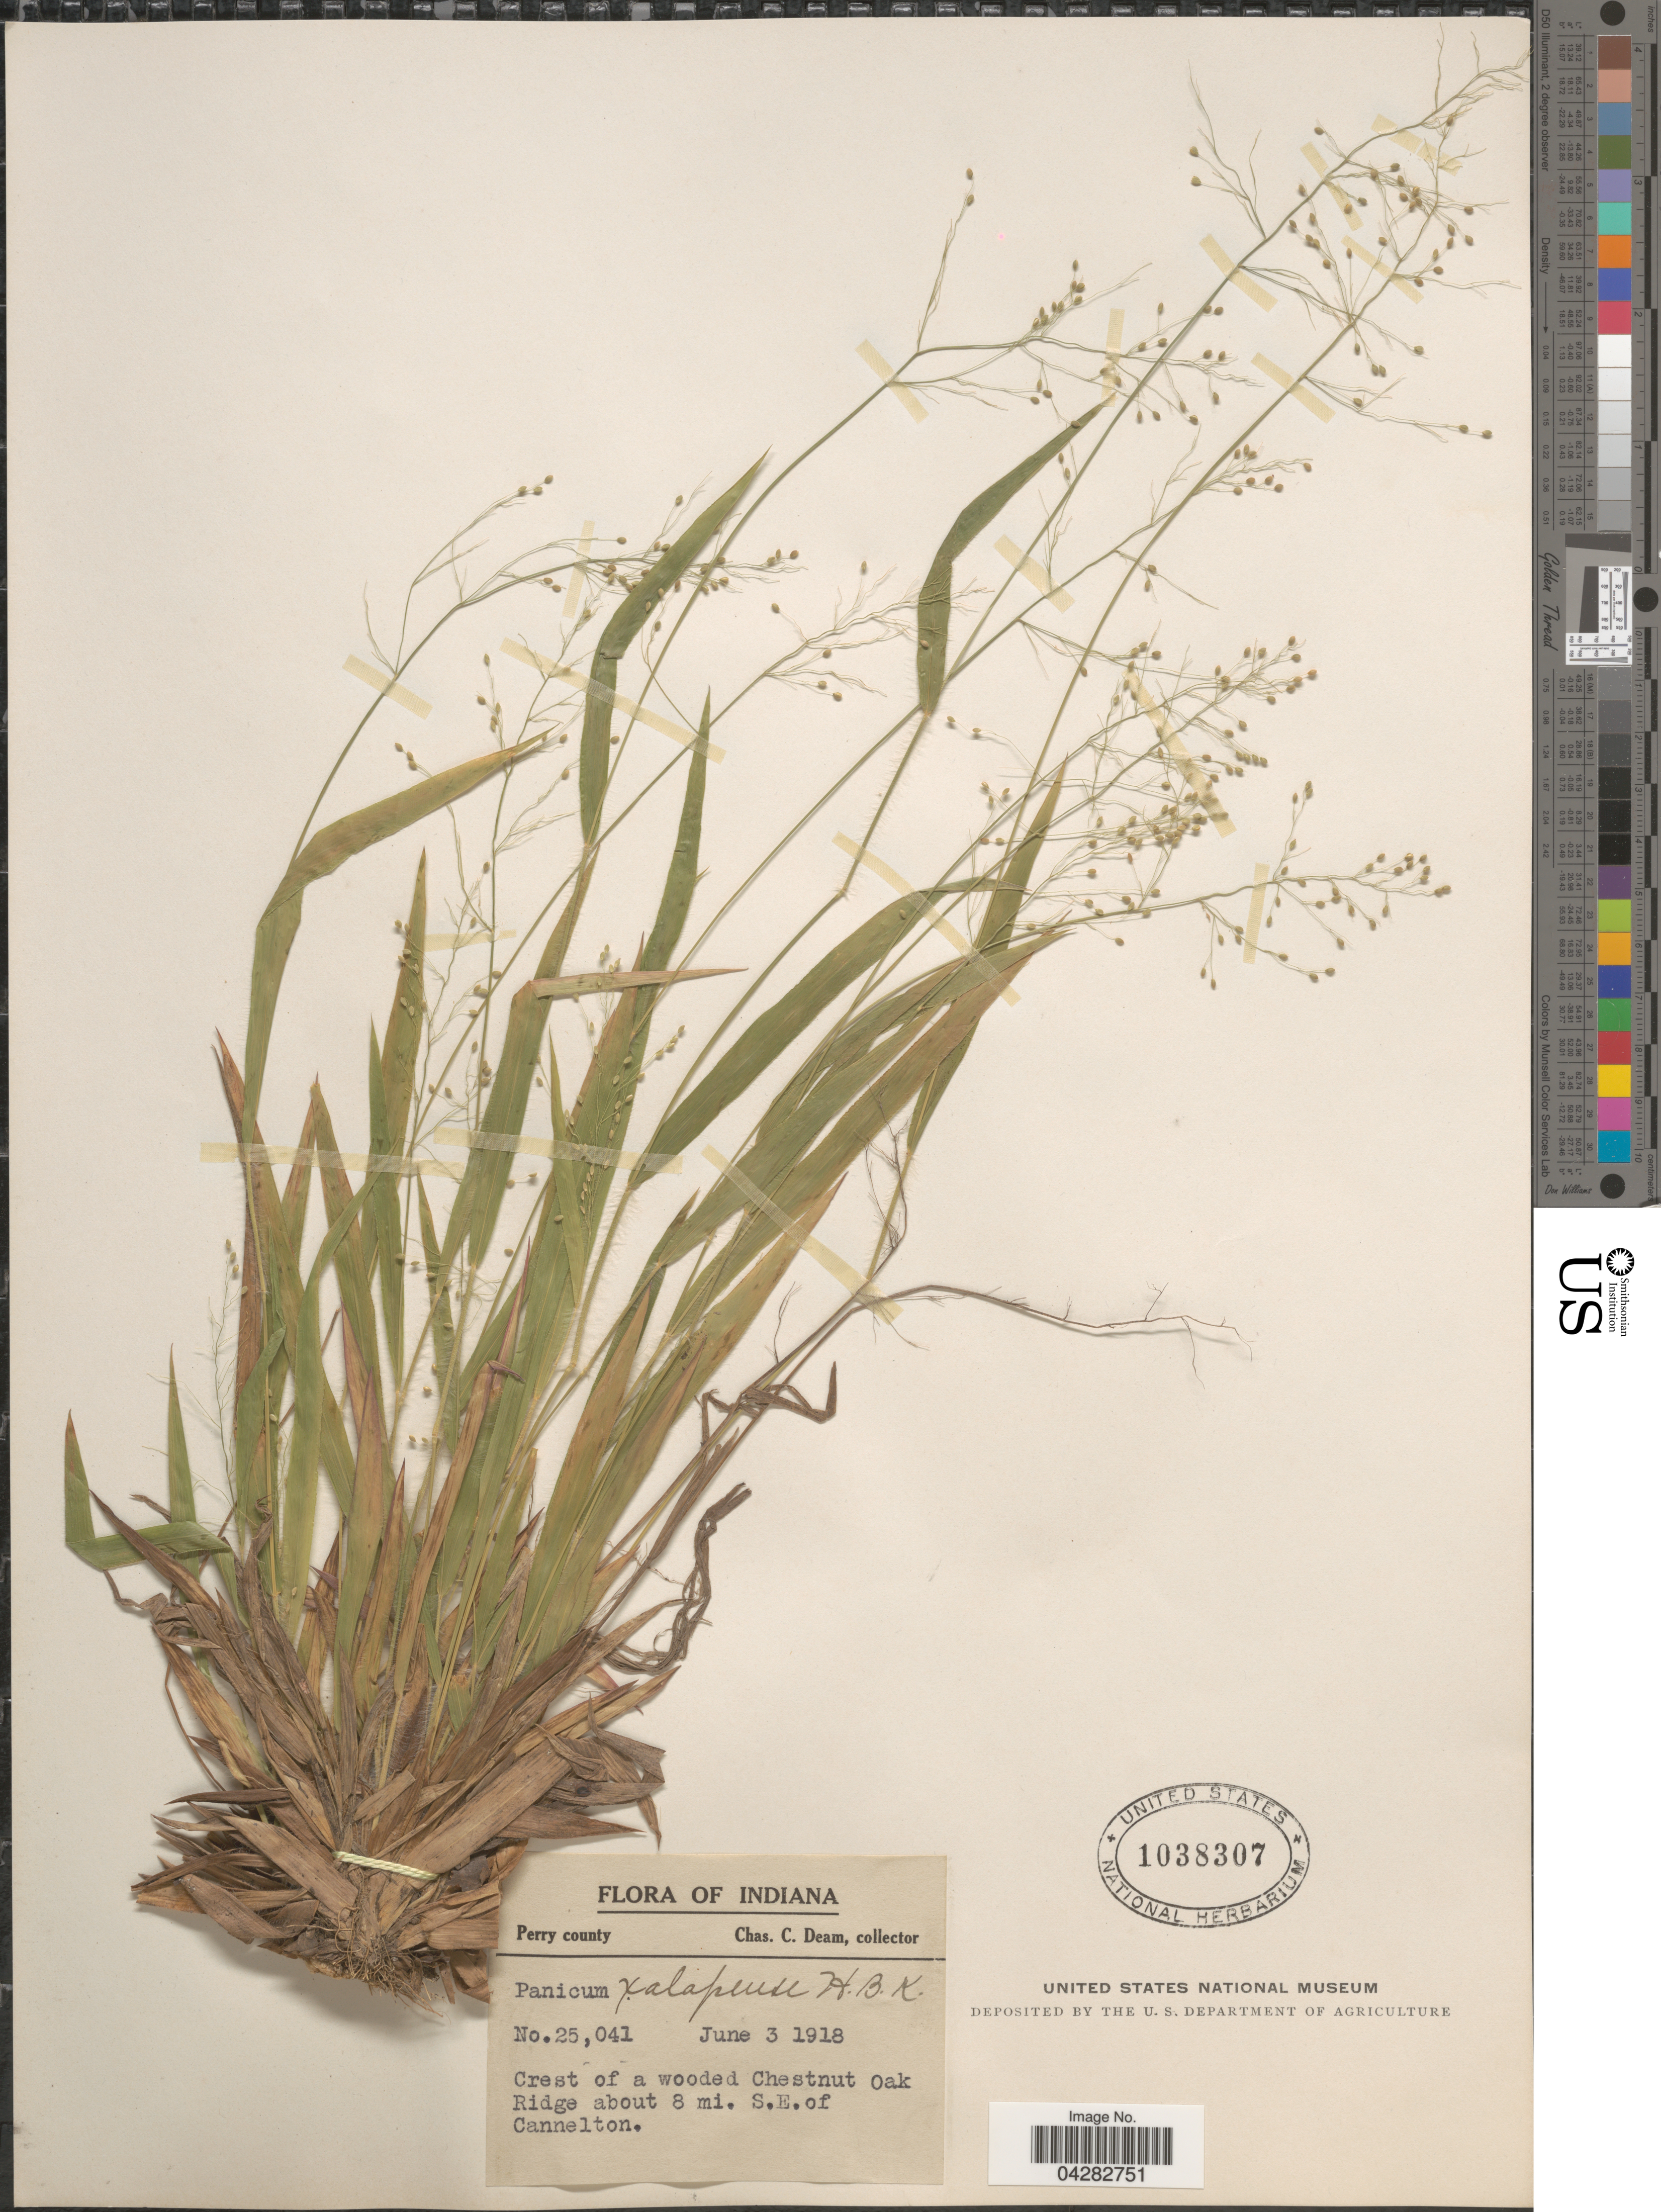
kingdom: Plantae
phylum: Tracheophyta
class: Liliopsida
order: Poales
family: Poaceae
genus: Dichanthelium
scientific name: Dichanthelium laxiflorum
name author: (Lam.) Gould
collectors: C. C. Deam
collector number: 25041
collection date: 1918-06-03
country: United States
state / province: Indiana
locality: Perry county. Crest of a wooded Chestnut Oak Ridge about 8 mi. S.E. of Cannelton.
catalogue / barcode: US 1038307